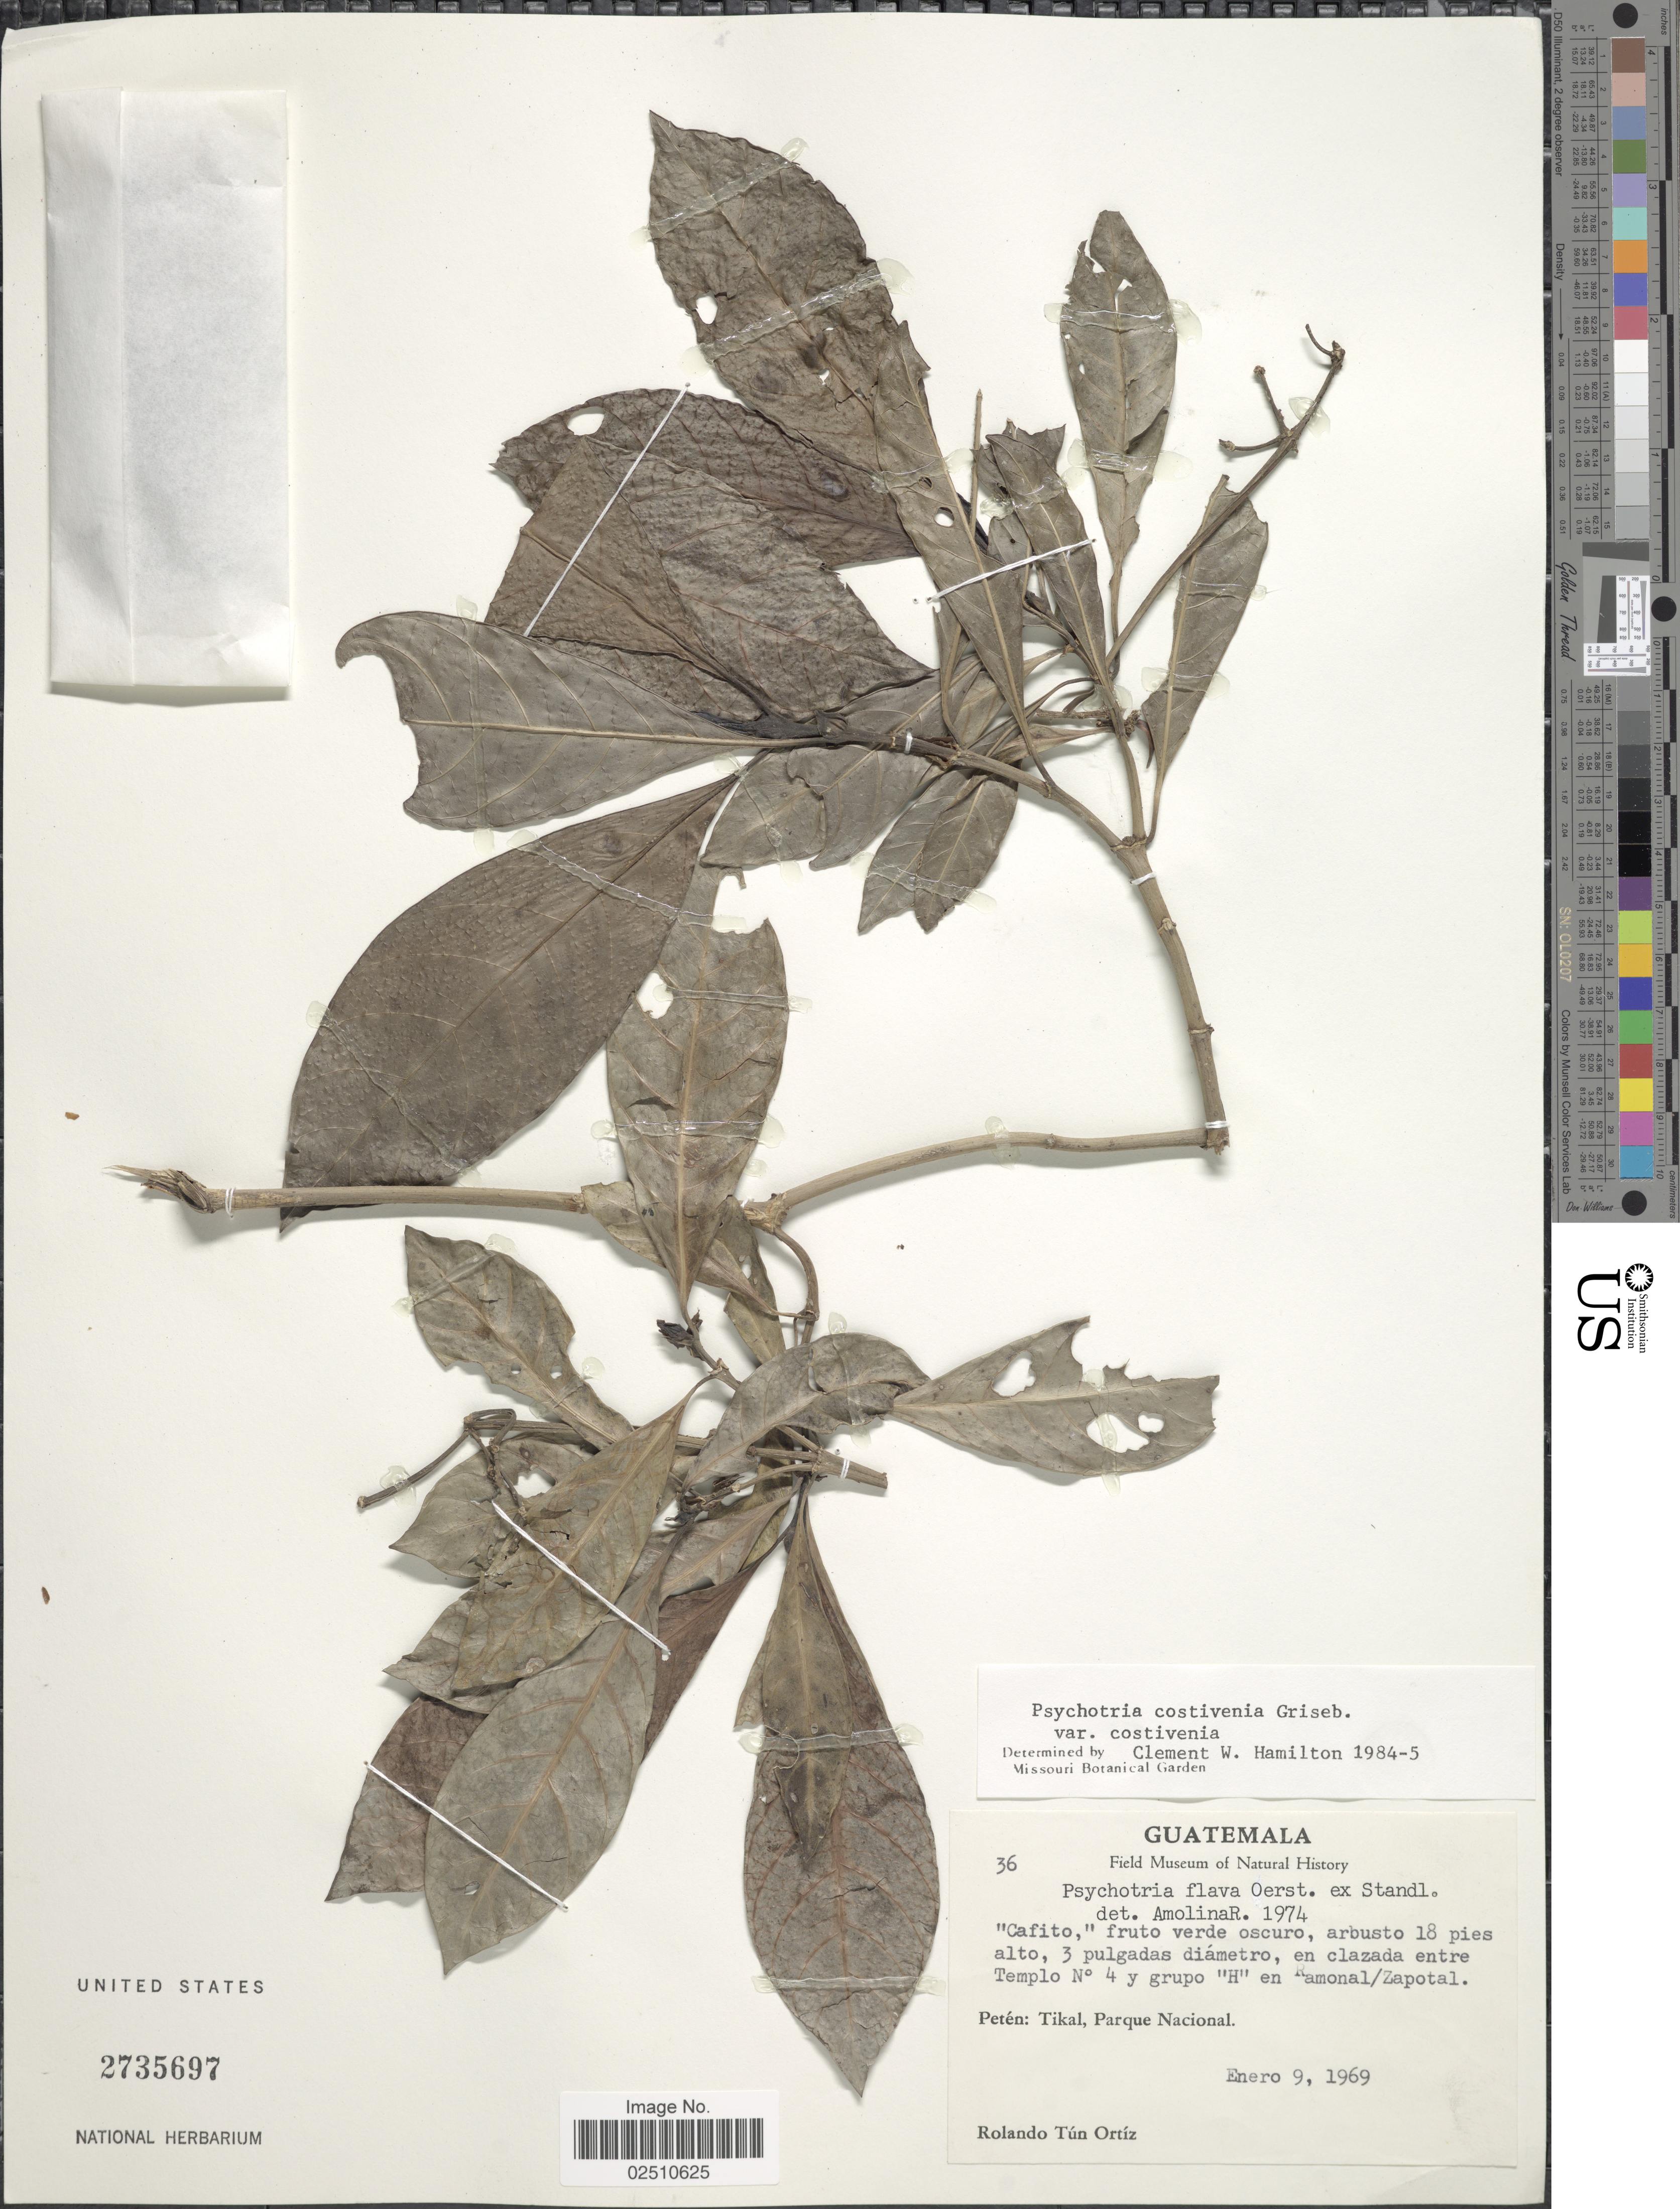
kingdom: Plantae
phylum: Tracheophyta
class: Magnoliopsida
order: Gentianales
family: Rubiaceae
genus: Psychotria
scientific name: Psychotria costivenia var. costivenia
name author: Griseb.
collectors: R. T. Ortíz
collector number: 36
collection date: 1969-01-09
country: Guatemala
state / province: El Petén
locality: E Ramonal/Zapotal, Tikal, Parque Nacional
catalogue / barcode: US 2735697